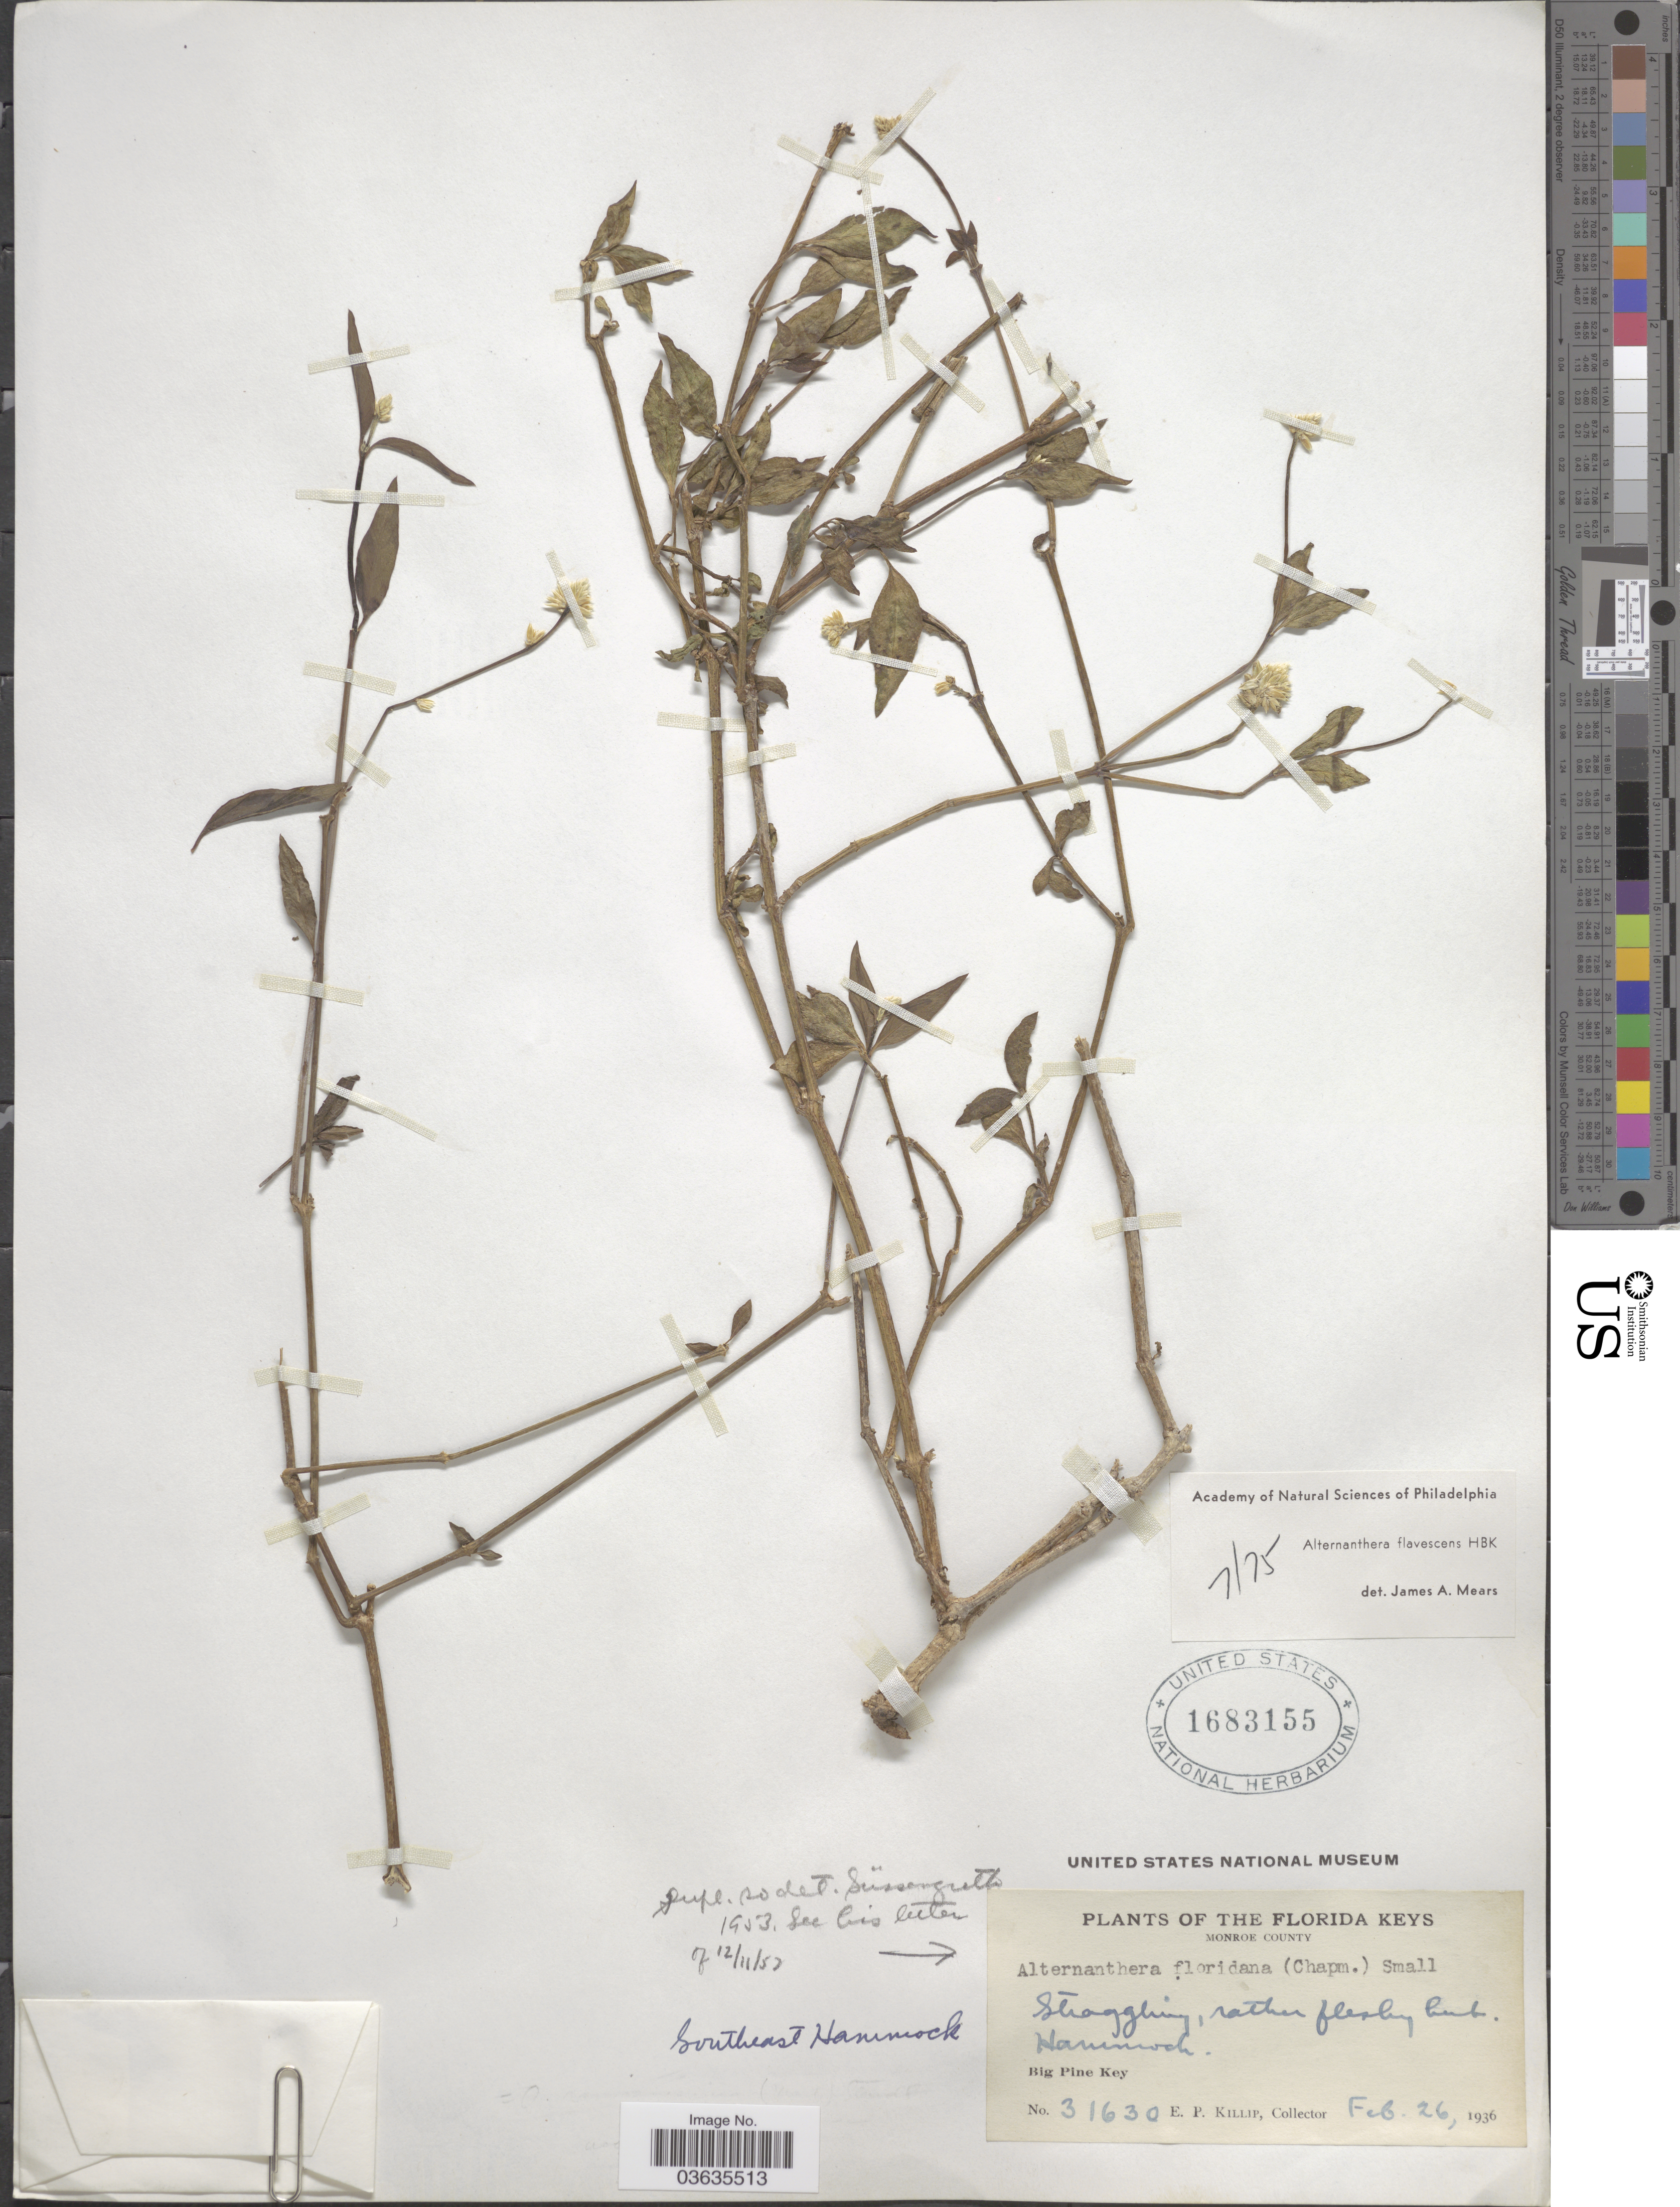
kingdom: Plantae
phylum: Tracheophyta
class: Magnoliopsida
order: Caryophyllales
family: Amaranthaceae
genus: Alternanthera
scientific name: Alternanthera flavescens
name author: Kunth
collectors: E. P. Killip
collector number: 31630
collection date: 1936-02-26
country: United States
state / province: Florida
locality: The Florida Keys. Monroe County. Hammock. Big Pine Key.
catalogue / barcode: US 1683155